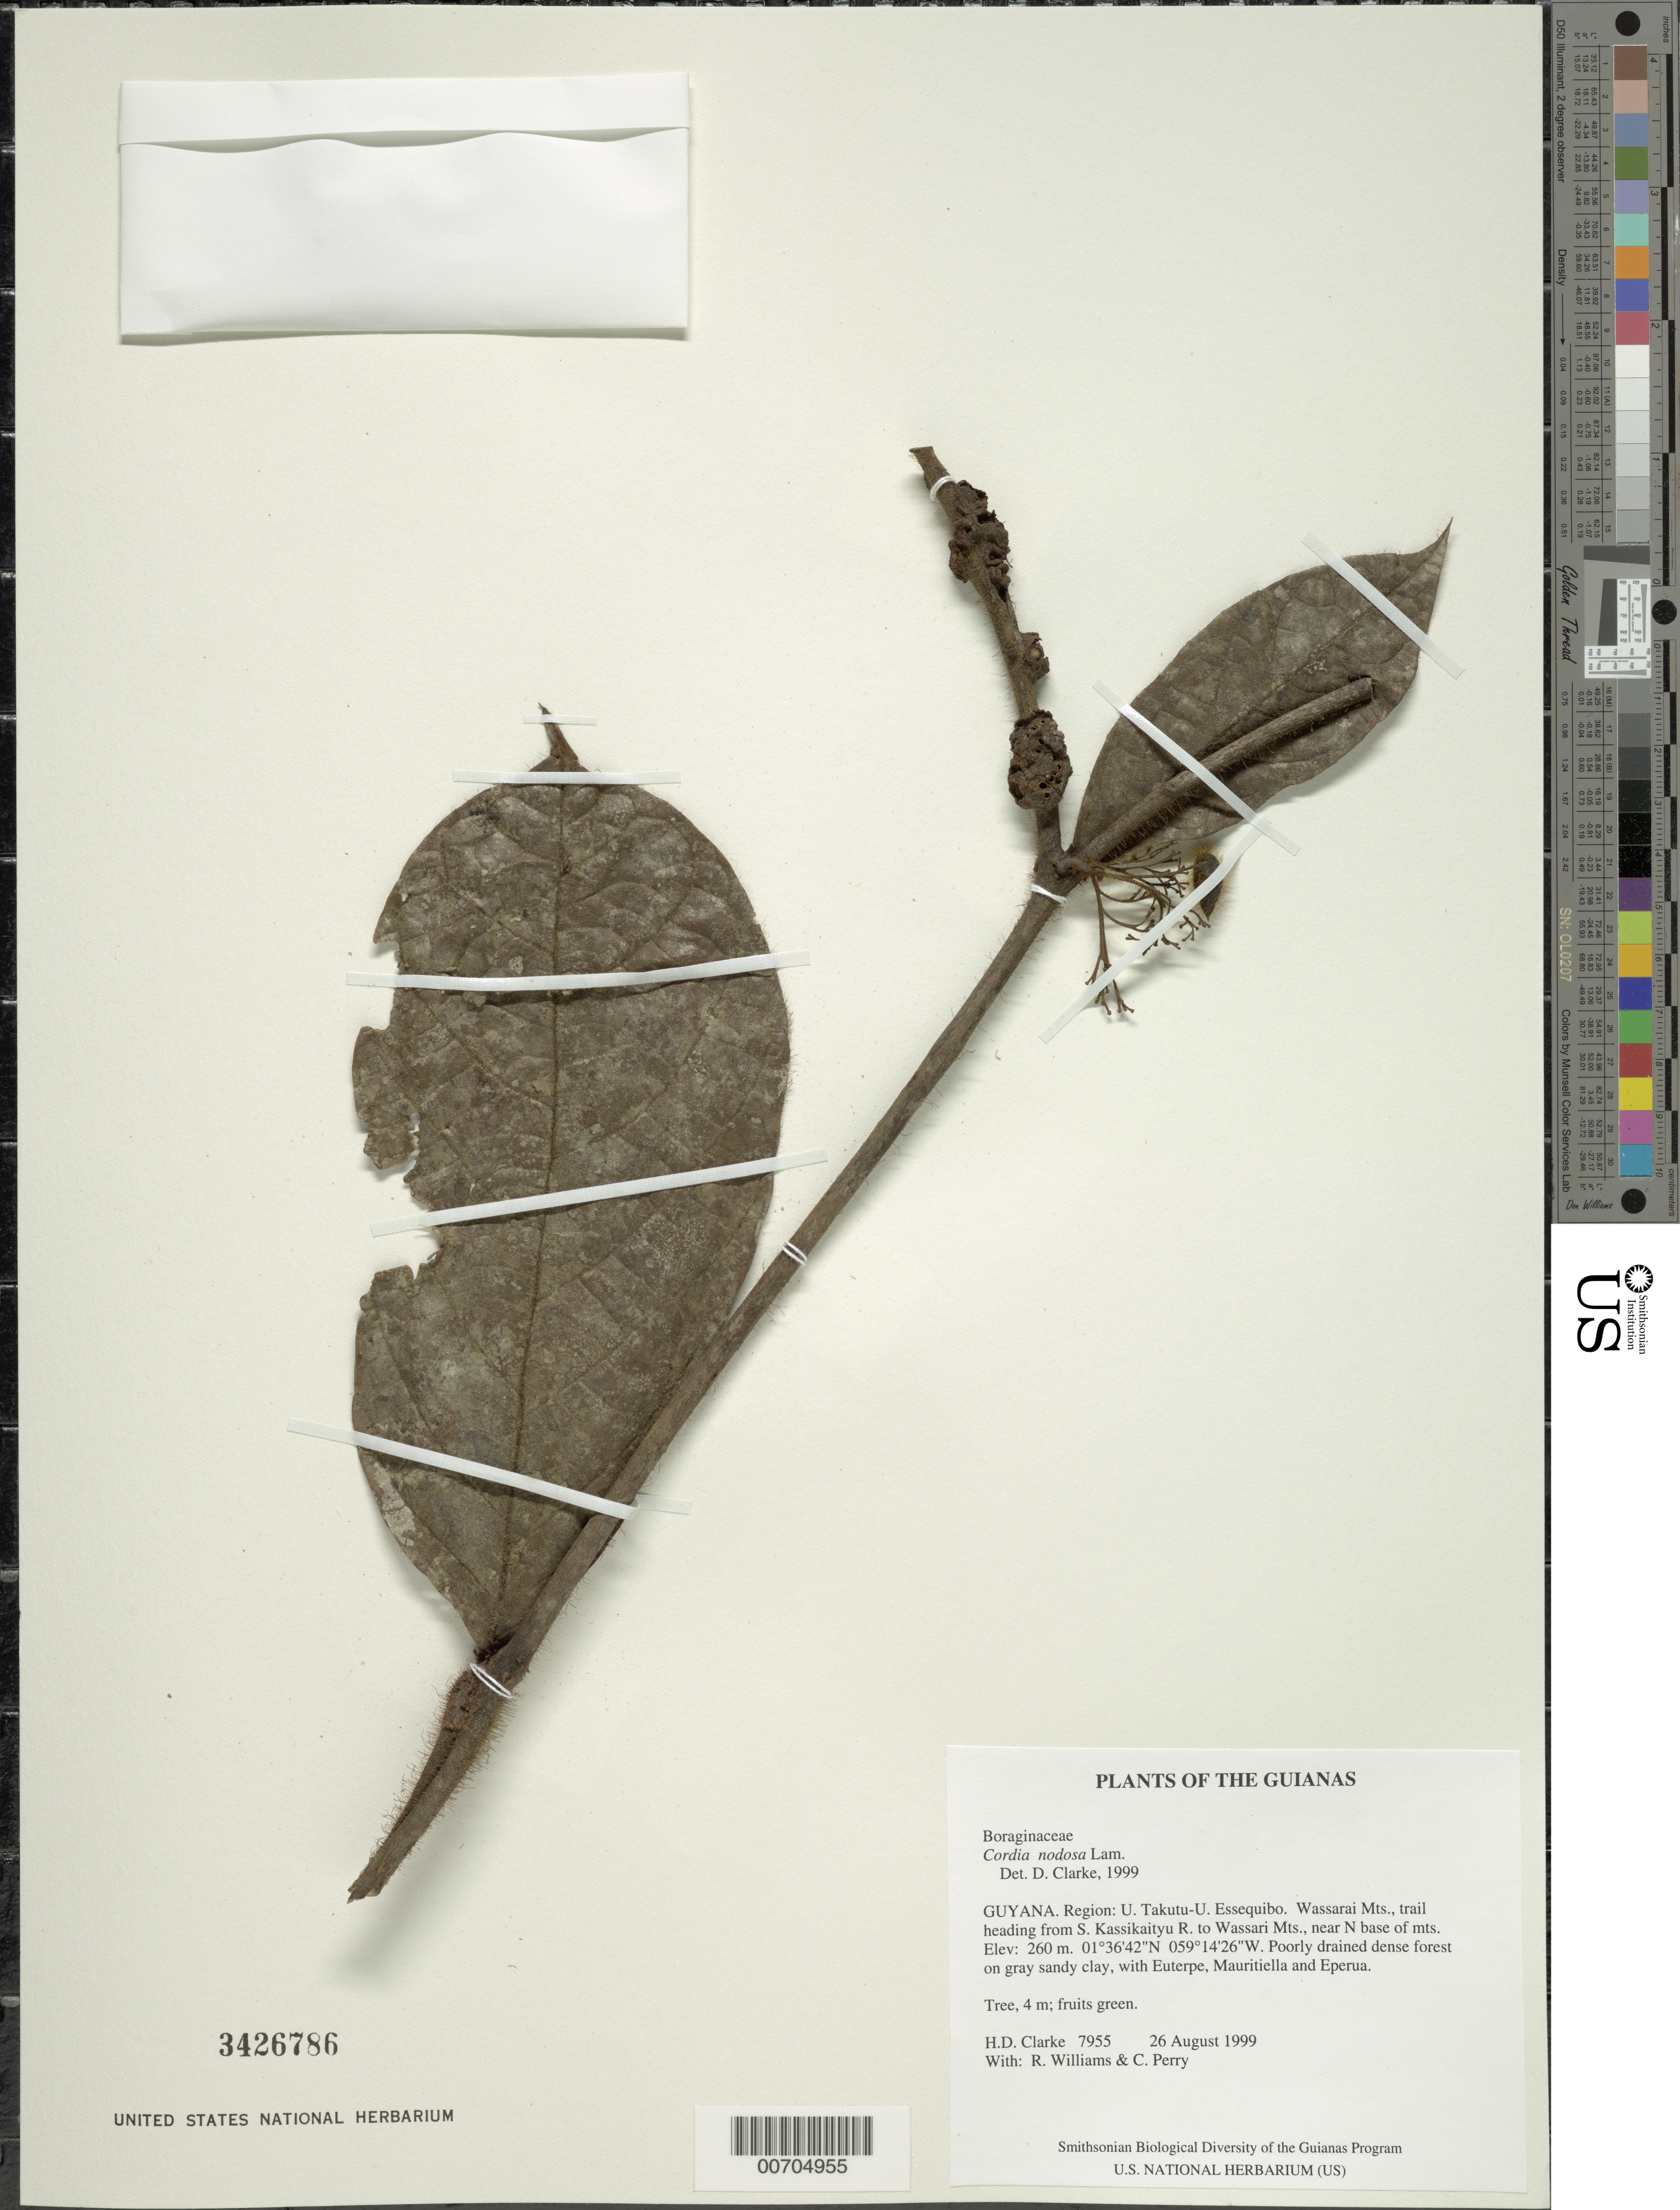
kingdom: Plantae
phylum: Tracheophyta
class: Magnoliopsida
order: Boraginales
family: Cordiaceae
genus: Cordia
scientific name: Cordia nodosa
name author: Lam.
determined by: Clarke, H. D., University of North Carolina (Asheville)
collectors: H. D. Clarke, R. Williams & C. Perry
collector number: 7955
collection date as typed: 26 August 1999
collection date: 1999-08-26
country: Guyana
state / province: U. Takutu-U. Essequibo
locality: Wassarai Mts., trail heading from S. Kassikaityu R. to Wassari Mts., near N base of mts.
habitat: Poorly drained dense forest on gray sandy clay, with Euterpe, Mauritiella and Eperua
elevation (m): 260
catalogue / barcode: US 3426786